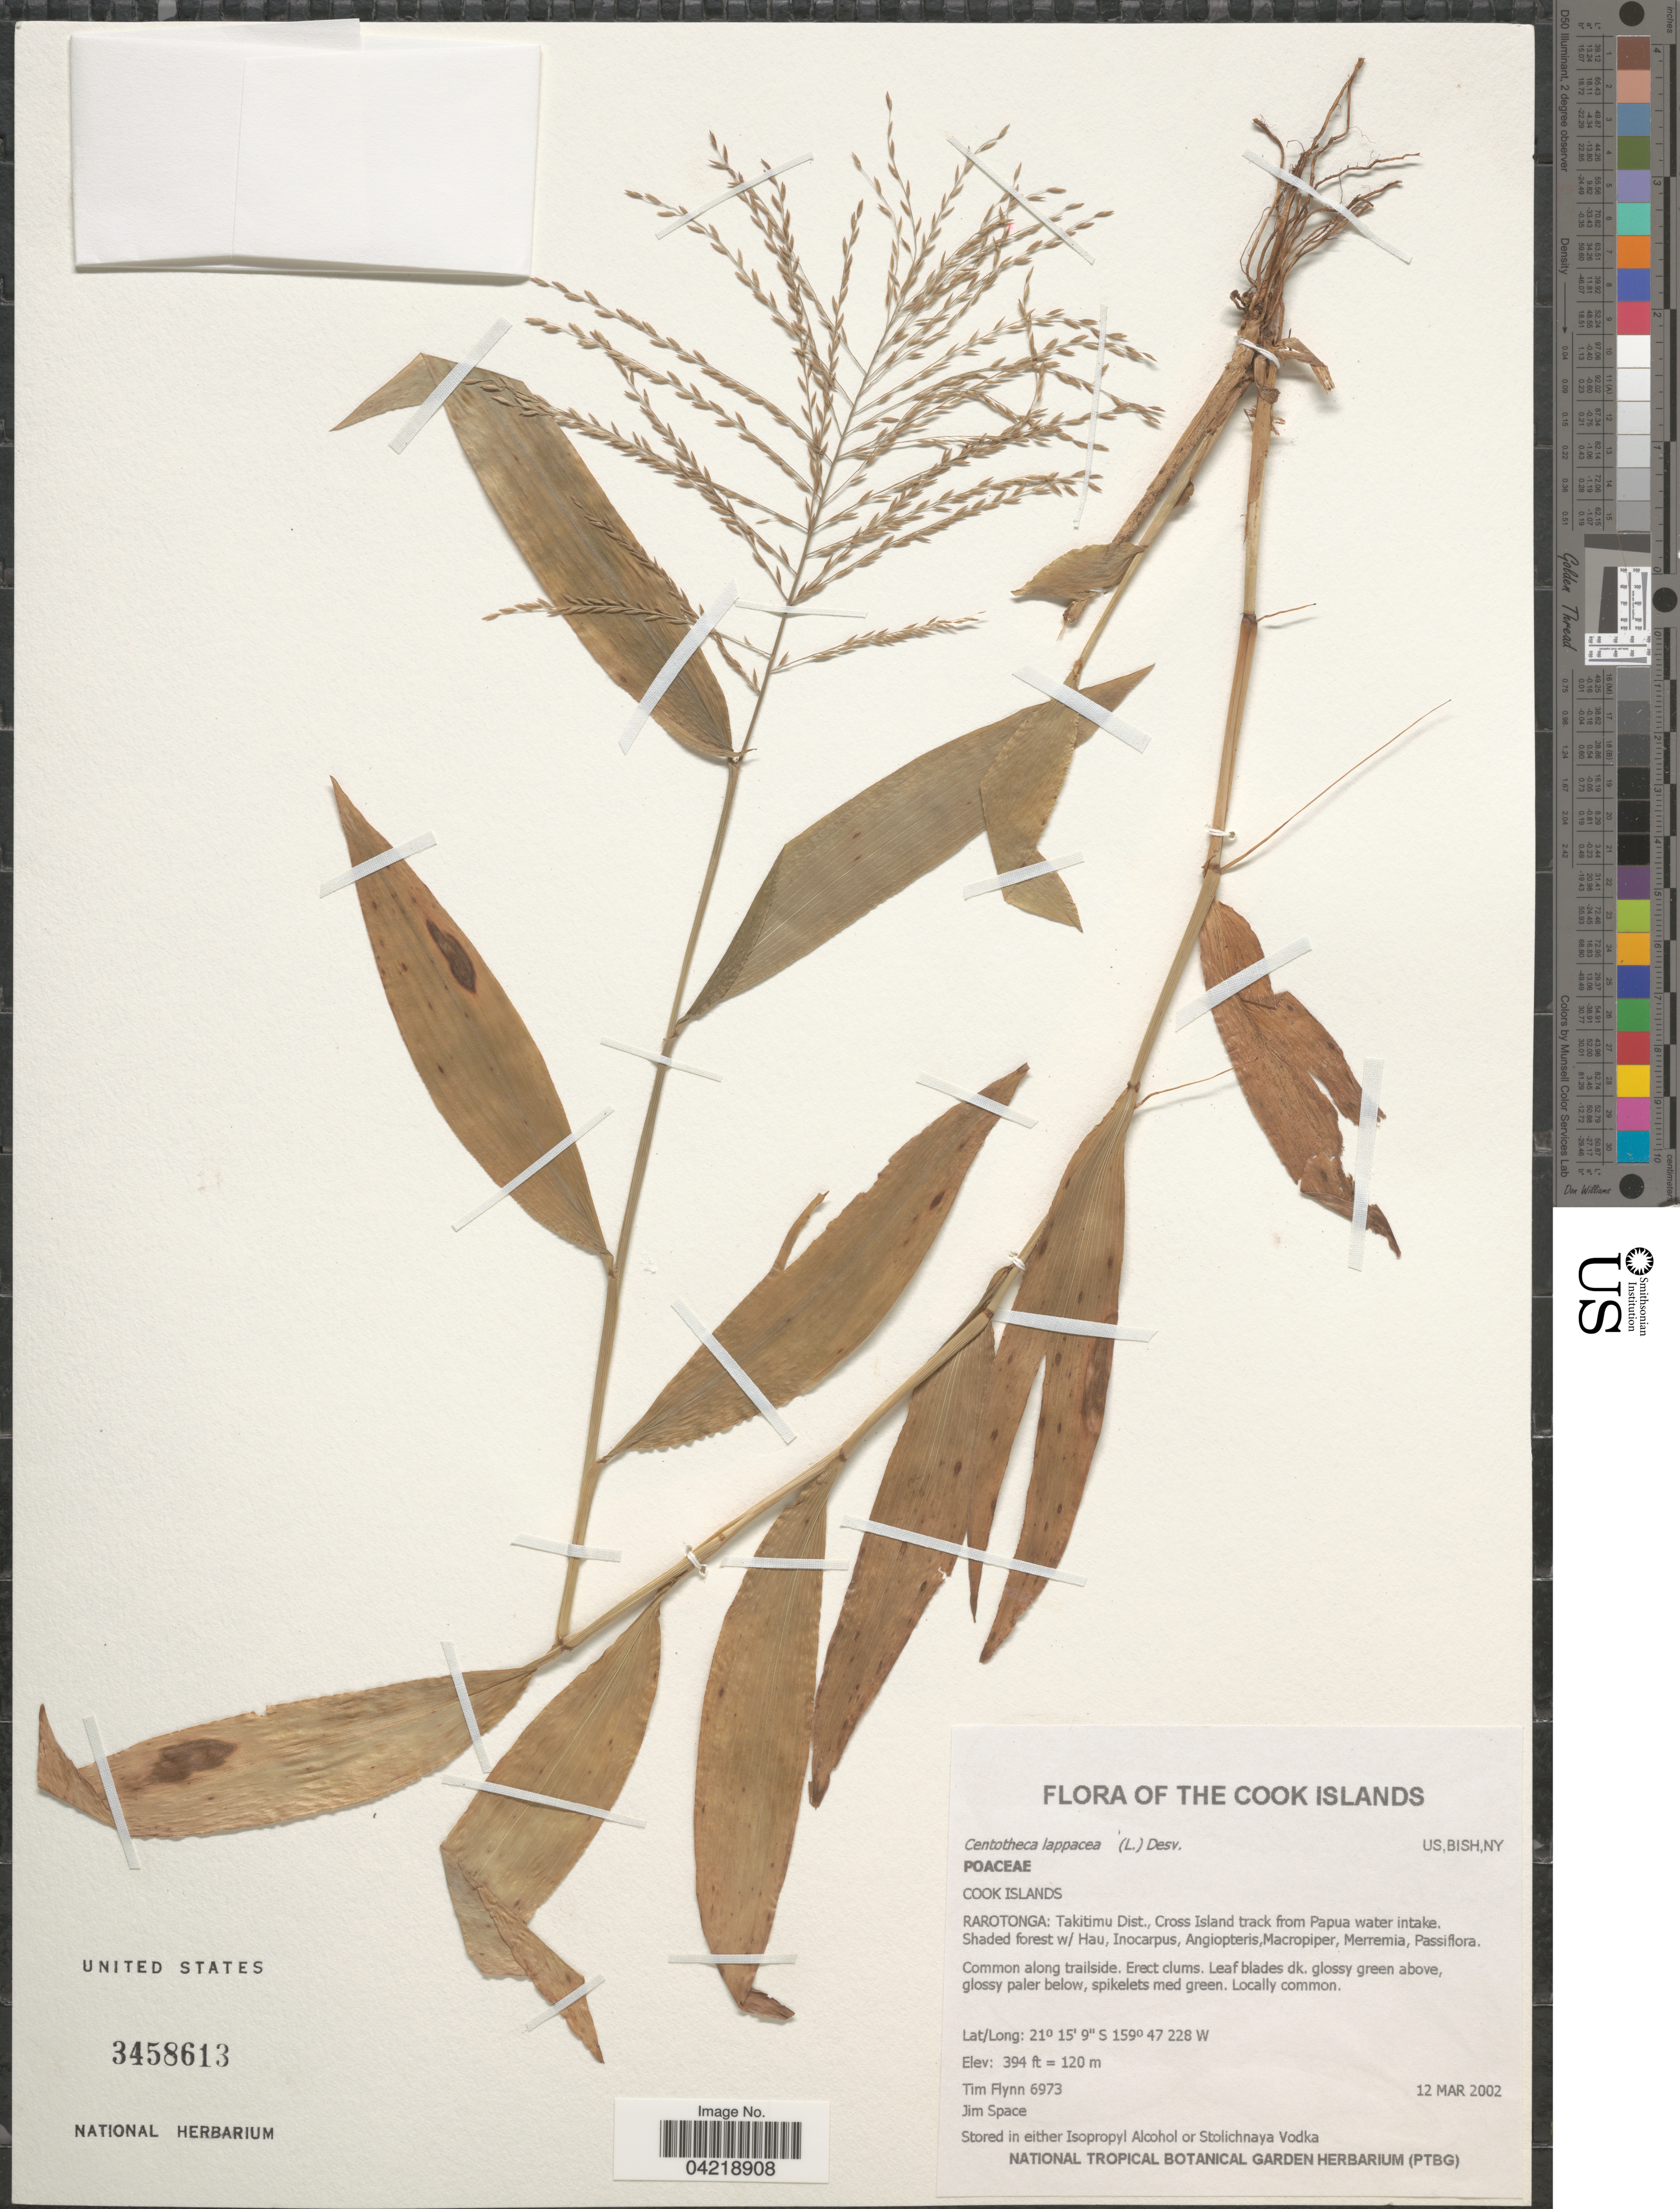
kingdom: Plantae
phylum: Tracheophyta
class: Liliopsida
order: Poales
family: Poaceae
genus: Centotheca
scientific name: Centotheca lappacea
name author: (L.) Desv.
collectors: T. Flynn & J. Space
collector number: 6973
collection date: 2002-03-12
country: Cook Islands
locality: Rarotonga: Takitimu Dist., Cross Island track from Papua water intake. Common along trailside.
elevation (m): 120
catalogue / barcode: US 3458613